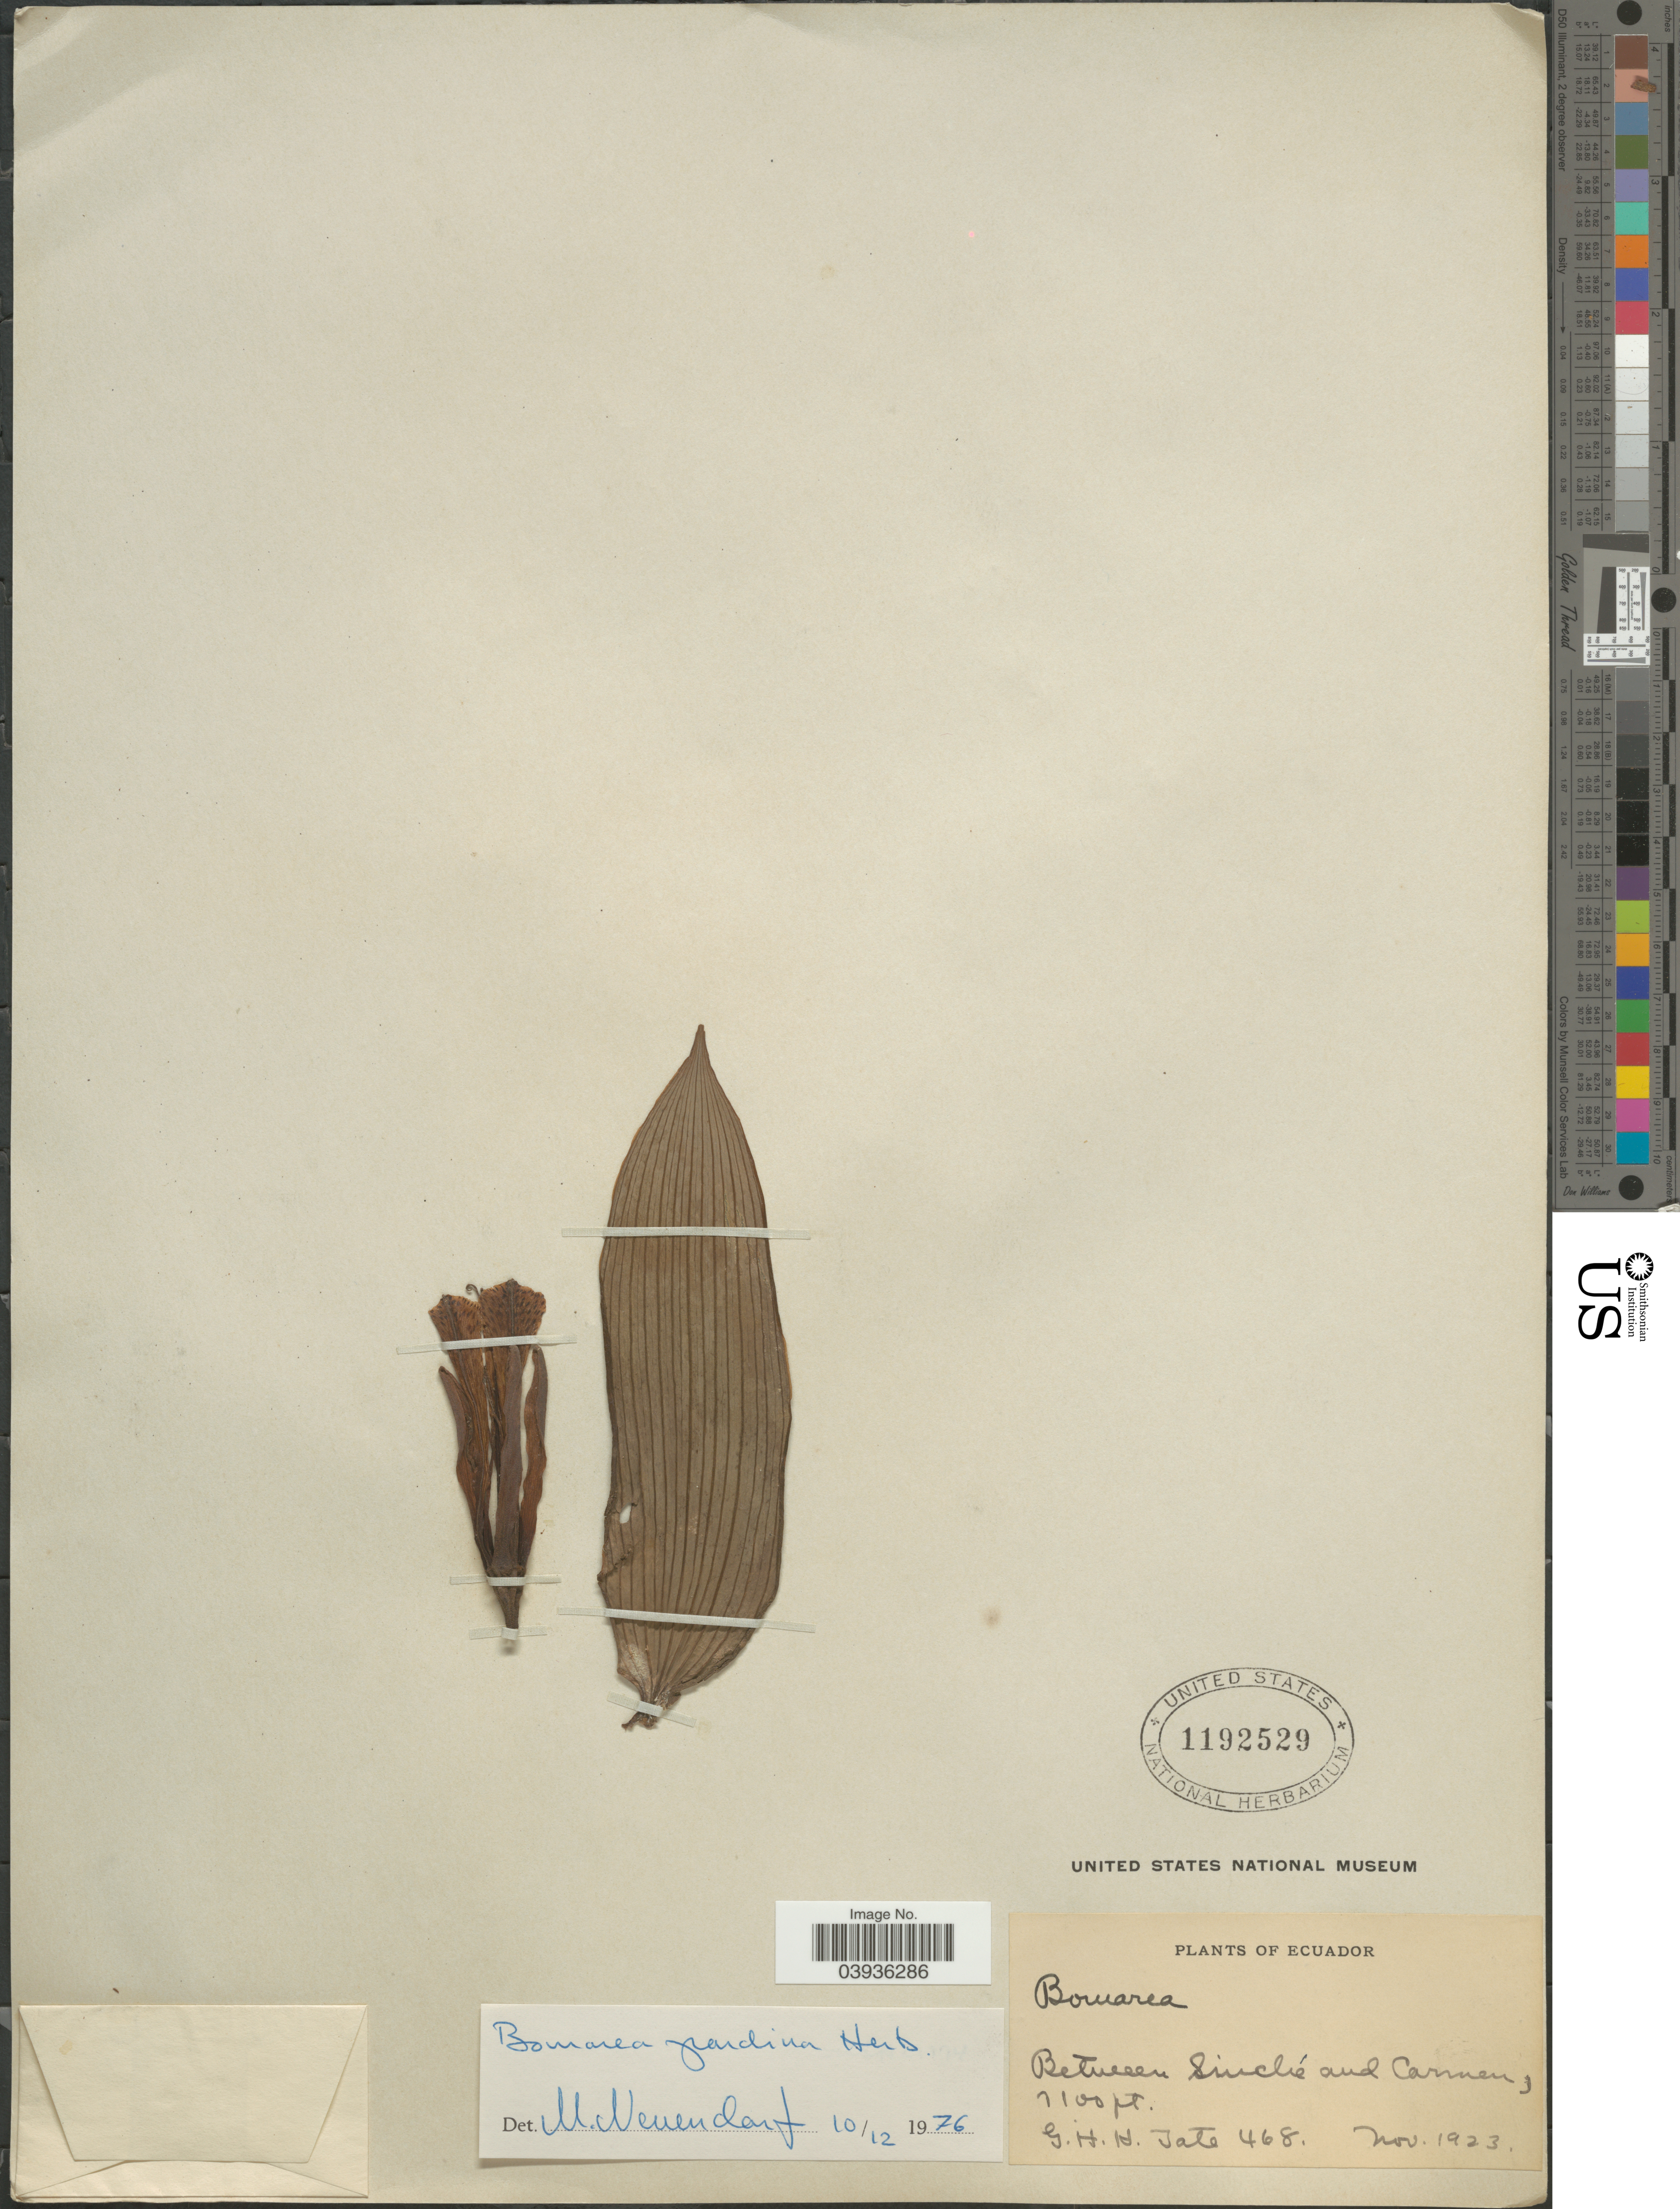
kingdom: Plantae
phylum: Tracheophyta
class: Liliopsida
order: Liliales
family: Alstroemeriaceae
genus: Bomarea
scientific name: Bomarea pardina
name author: Herb.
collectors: G. H. H.Tate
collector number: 468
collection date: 1923-11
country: Ecuador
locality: Between Sinché and Carmen.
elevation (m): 2164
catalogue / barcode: US 1192529